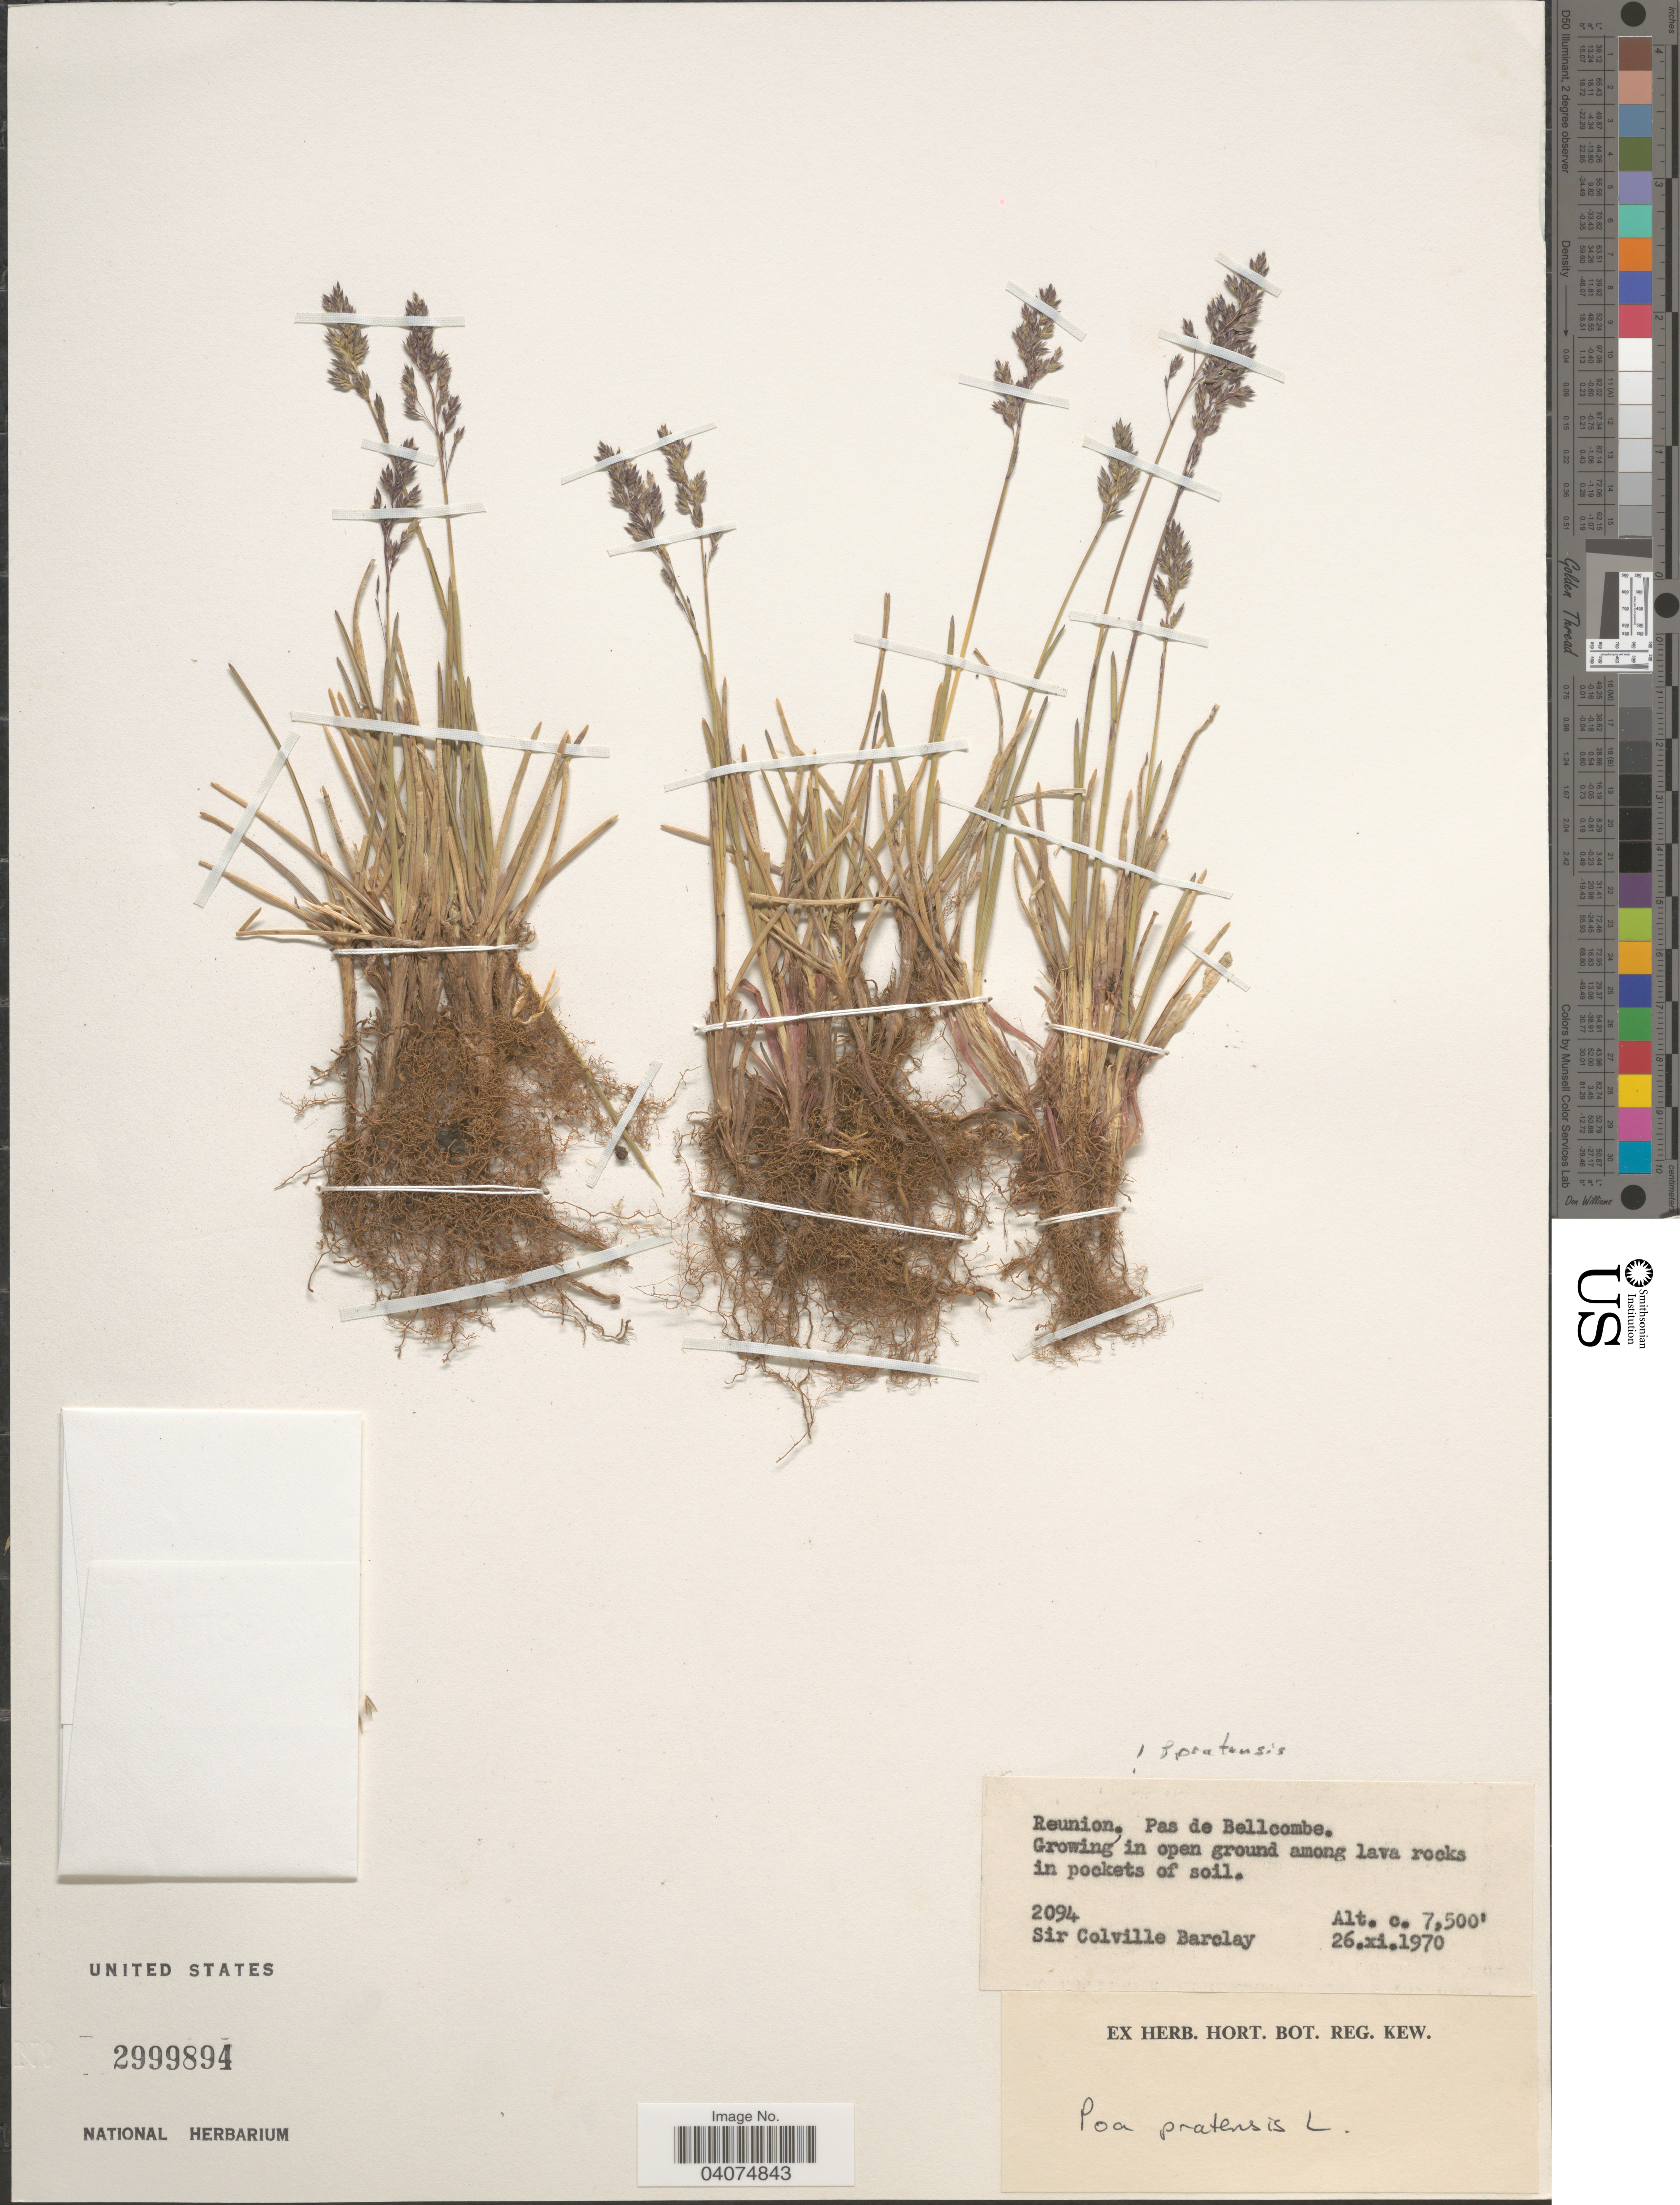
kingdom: Plantae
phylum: Tracheophyta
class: Liliopsida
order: Poales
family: Poaceae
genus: Poa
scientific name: Poa pratensis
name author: L.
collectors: C. Barclay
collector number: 2094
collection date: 1970-11-26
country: Reunion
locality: Pas de Bellcombe.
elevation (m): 2286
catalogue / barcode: US 2999894